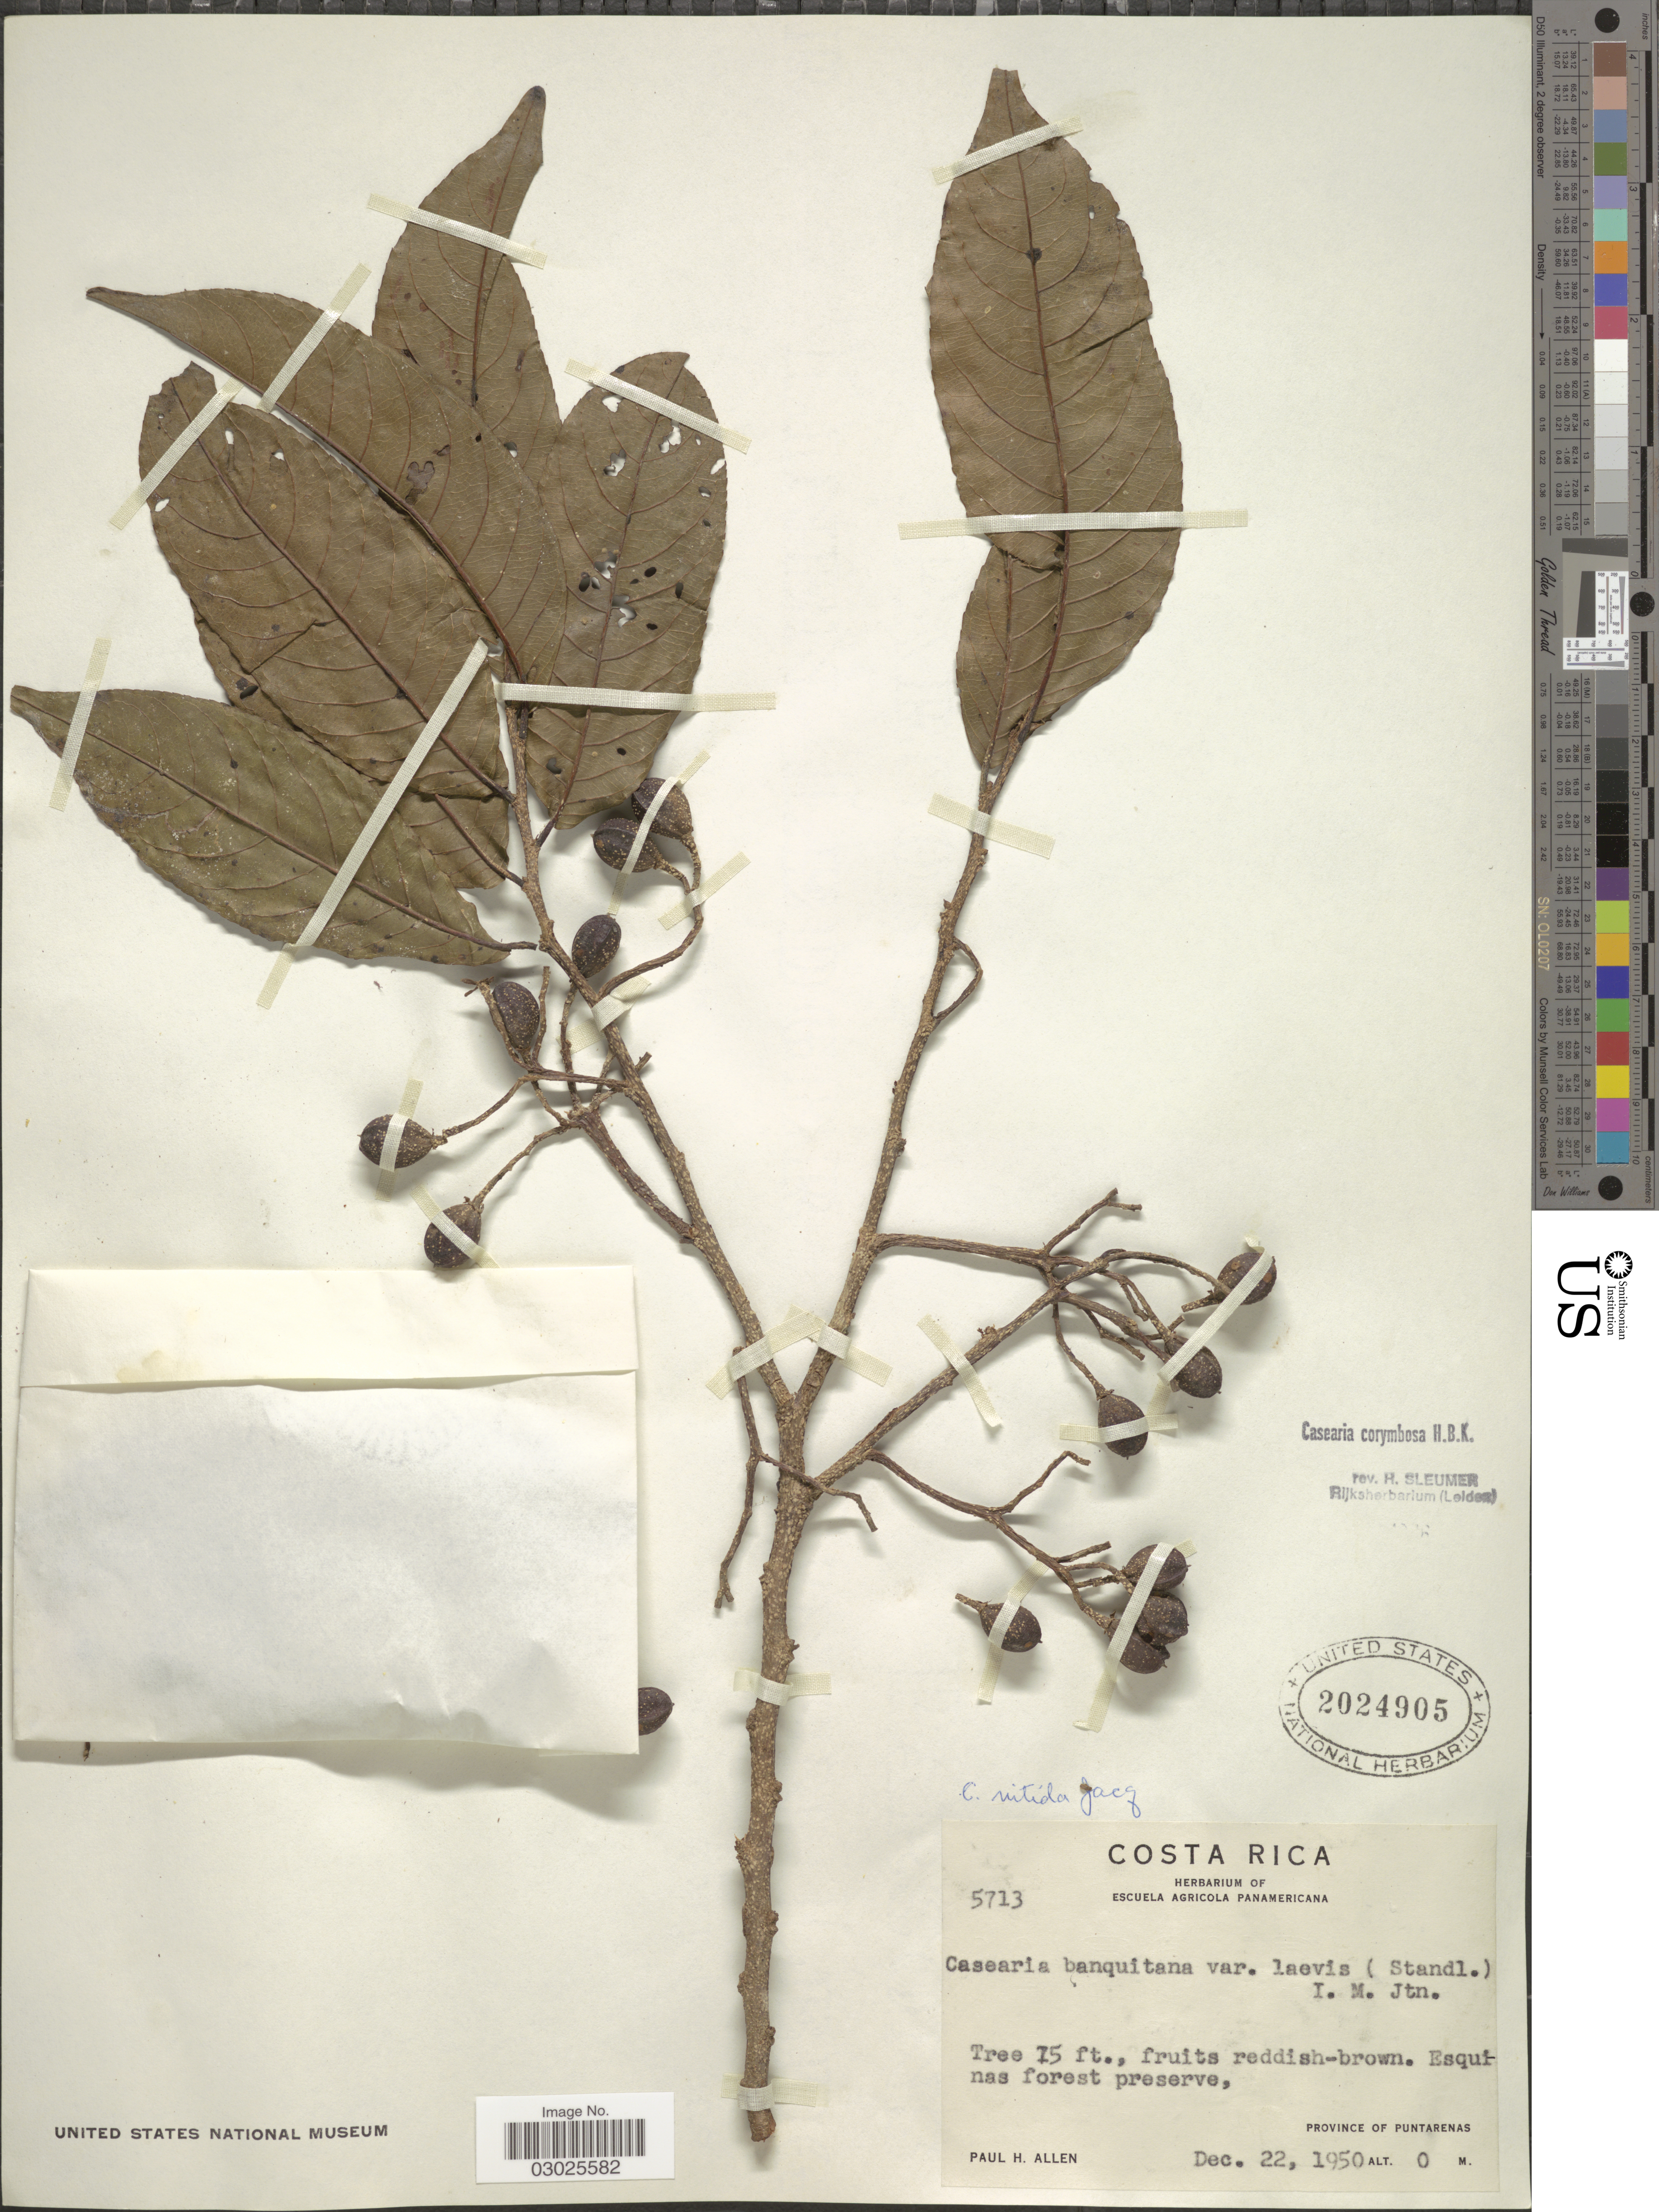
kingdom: Plantae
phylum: Tracheophyta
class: Magnoliopsida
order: Malpighiales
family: Salicaceae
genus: Casearia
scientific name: Casearia corymbosa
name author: Kunth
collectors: P. H. Allen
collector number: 5713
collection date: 1950-12-22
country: Costa Rica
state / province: Puntarenas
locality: Esquinas forest preserve.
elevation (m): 0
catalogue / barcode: US 2024905